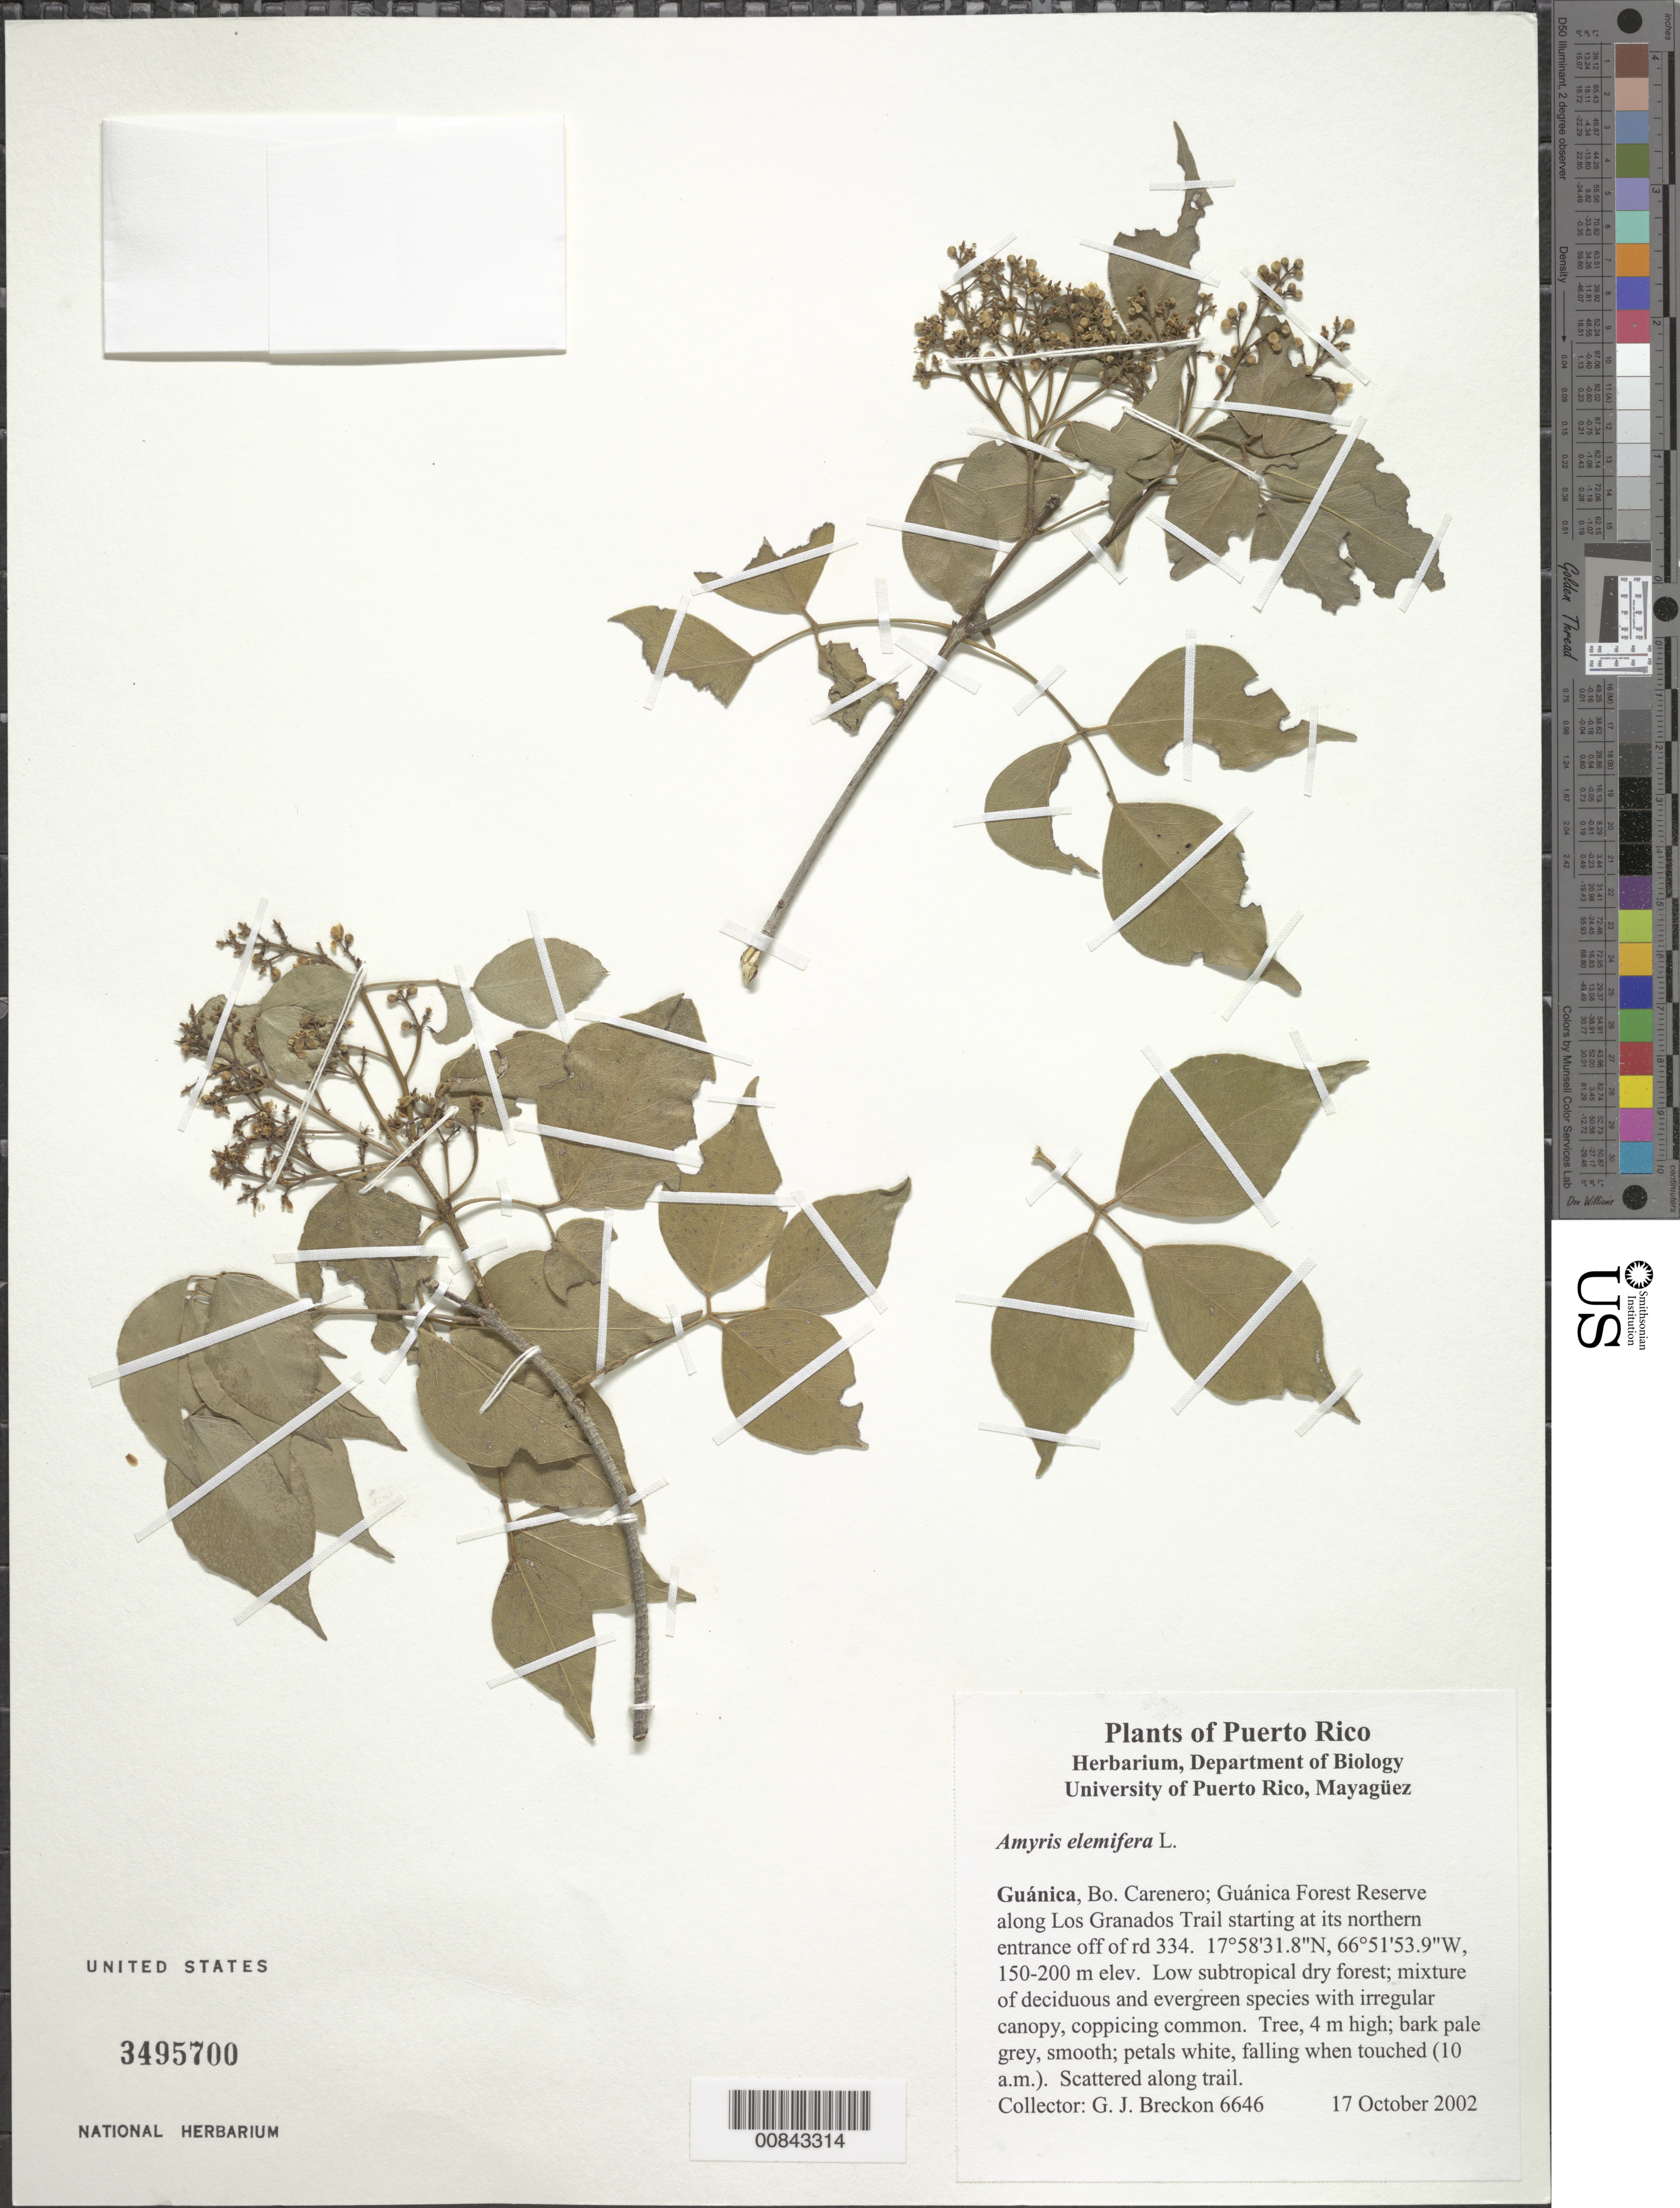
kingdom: Plantae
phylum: Tracheophyta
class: Magnoliopsida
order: Sapindales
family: Rutaceae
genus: Amyris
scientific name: Amyris elemifera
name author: L.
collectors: G. Breckon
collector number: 6646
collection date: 2002-10-17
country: Puerto Rico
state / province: Guánica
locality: Bo. Carenero; Guánica Forest Reserve along Los Granados Trail starting at its northern entrance off of rd 334.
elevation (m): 150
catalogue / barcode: US 3495700